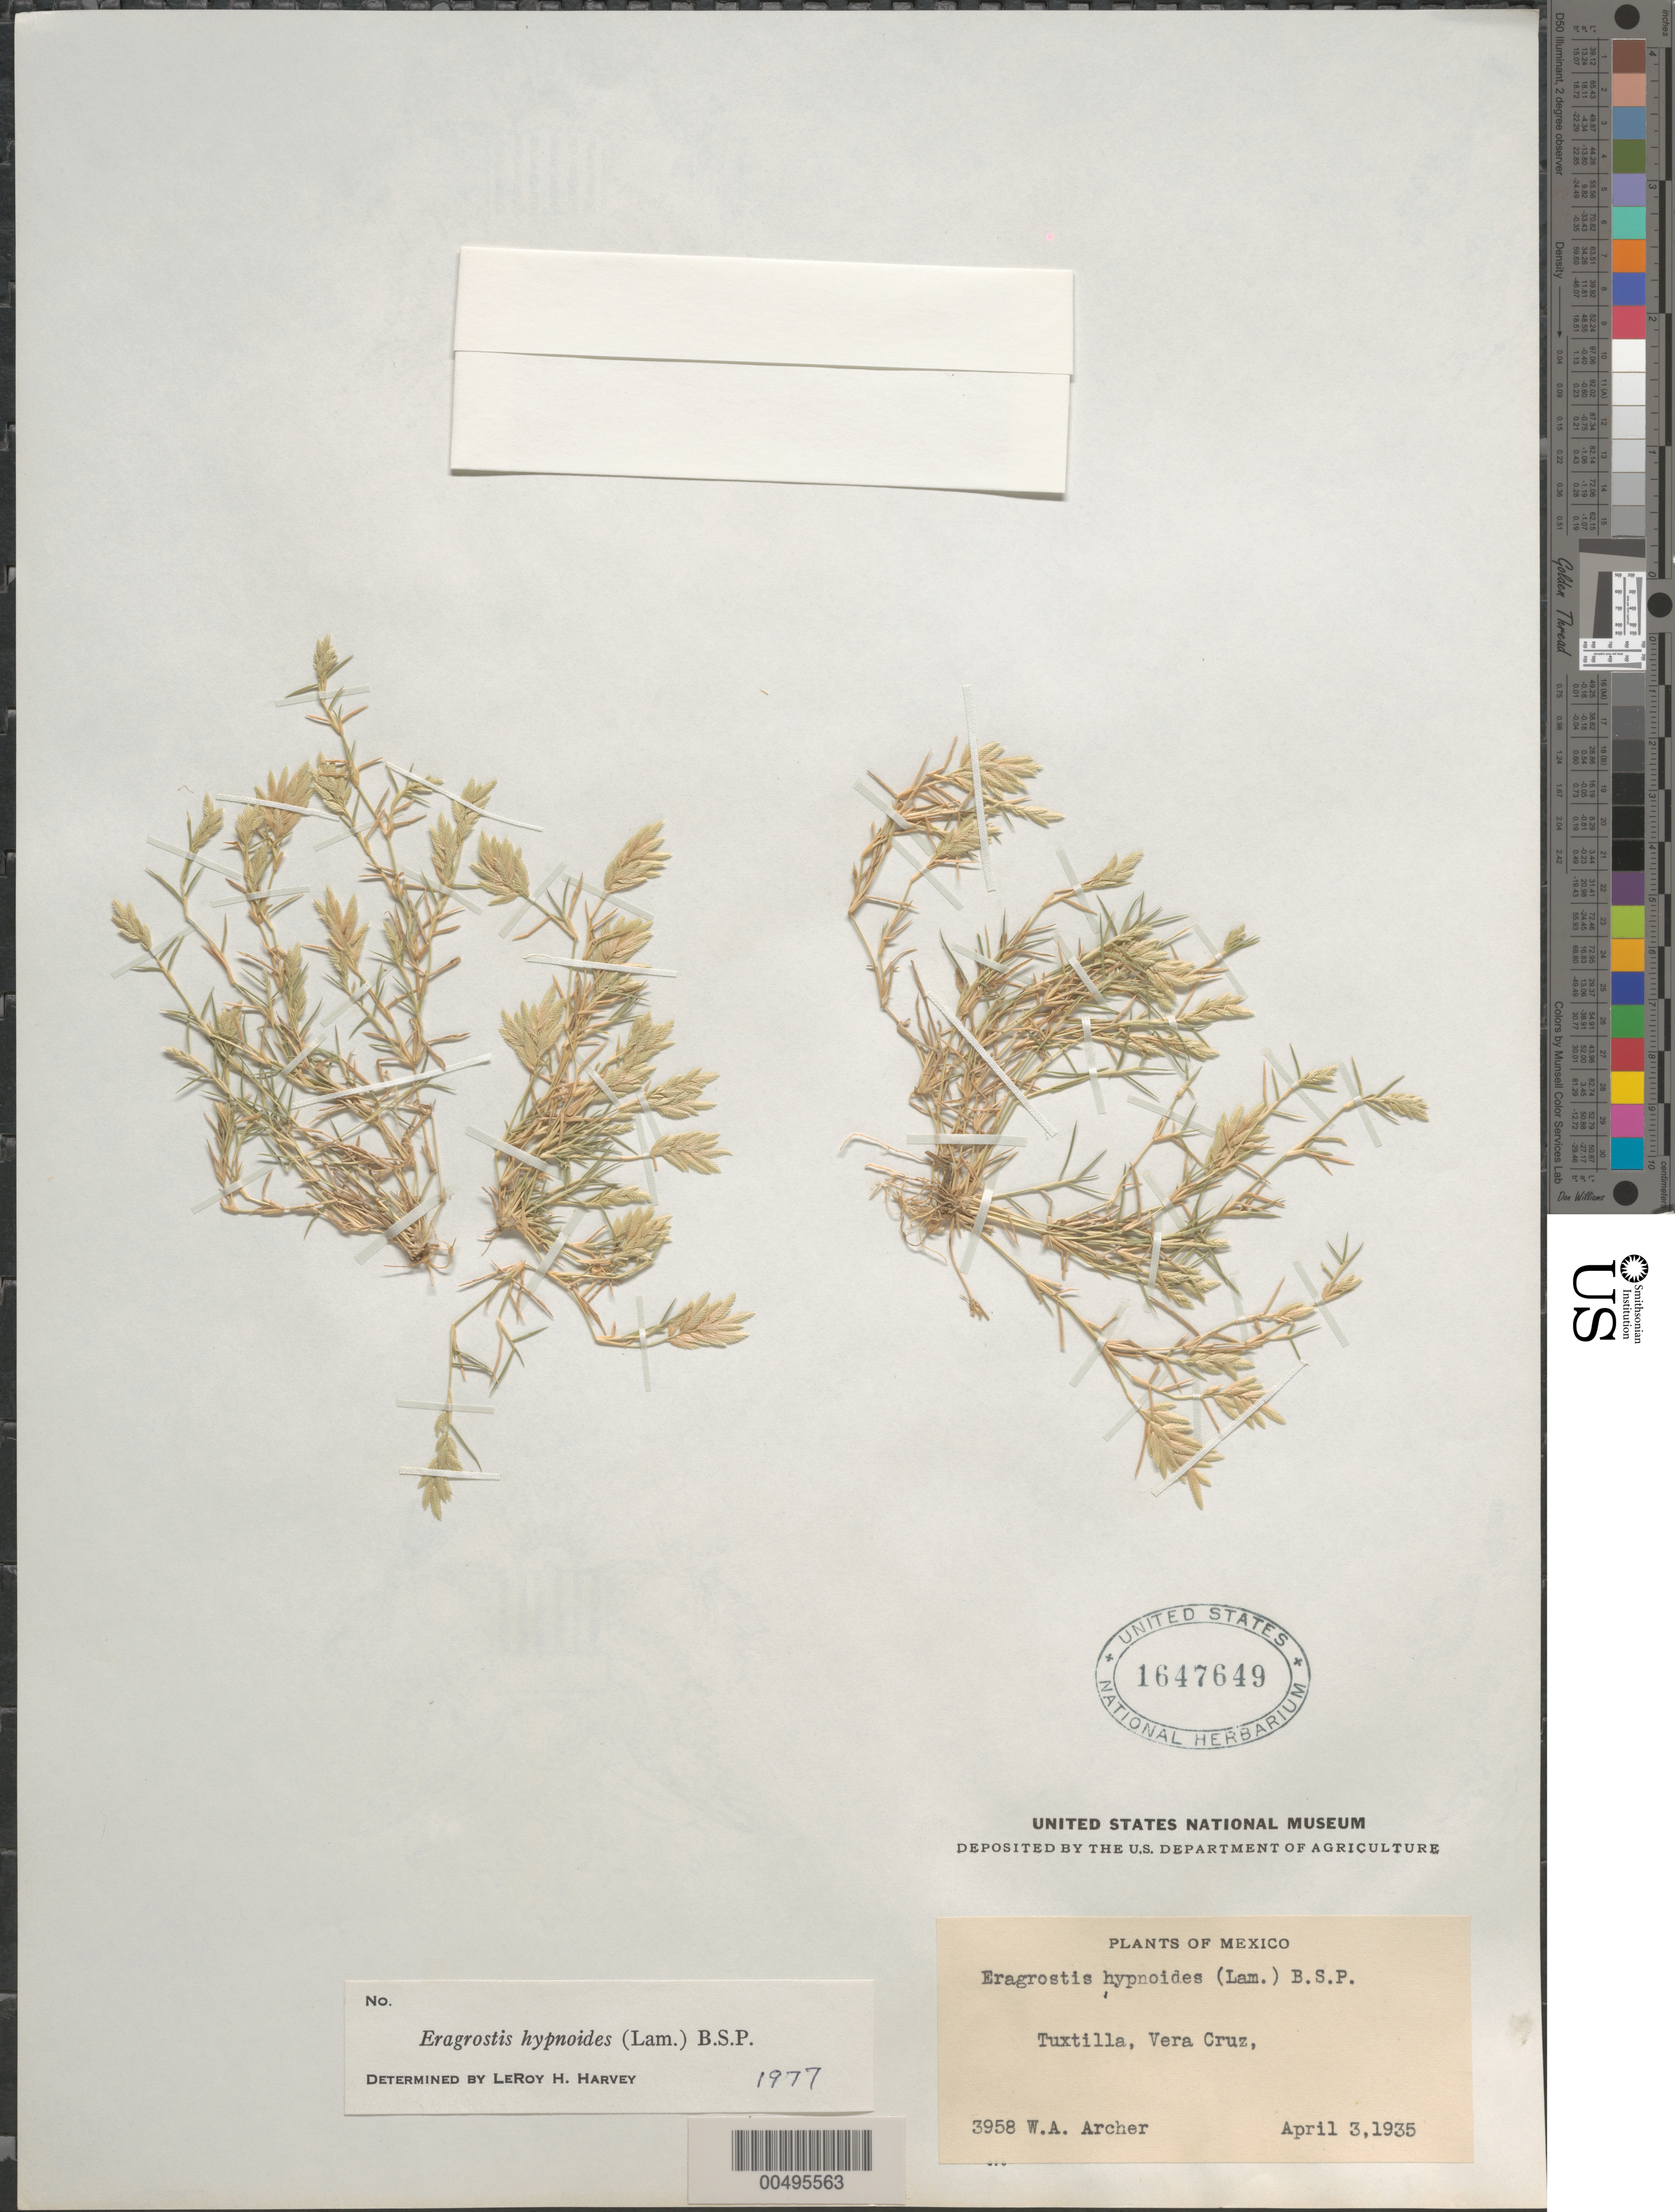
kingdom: Plantae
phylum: Tracheophyta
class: Liliopsida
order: Poales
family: Poaceae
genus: Eragrostis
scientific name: Eragrostis hypnoides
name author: (Lam.) Britton, Stearns & Poggenb.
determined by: Harvey, L. H.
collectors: W. A. Archer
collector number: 3958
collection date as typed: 3 Apr 1935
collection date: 1935-04-03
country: Mexico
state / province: Veracruz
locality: Tuxtilla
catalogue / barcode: US 1647649